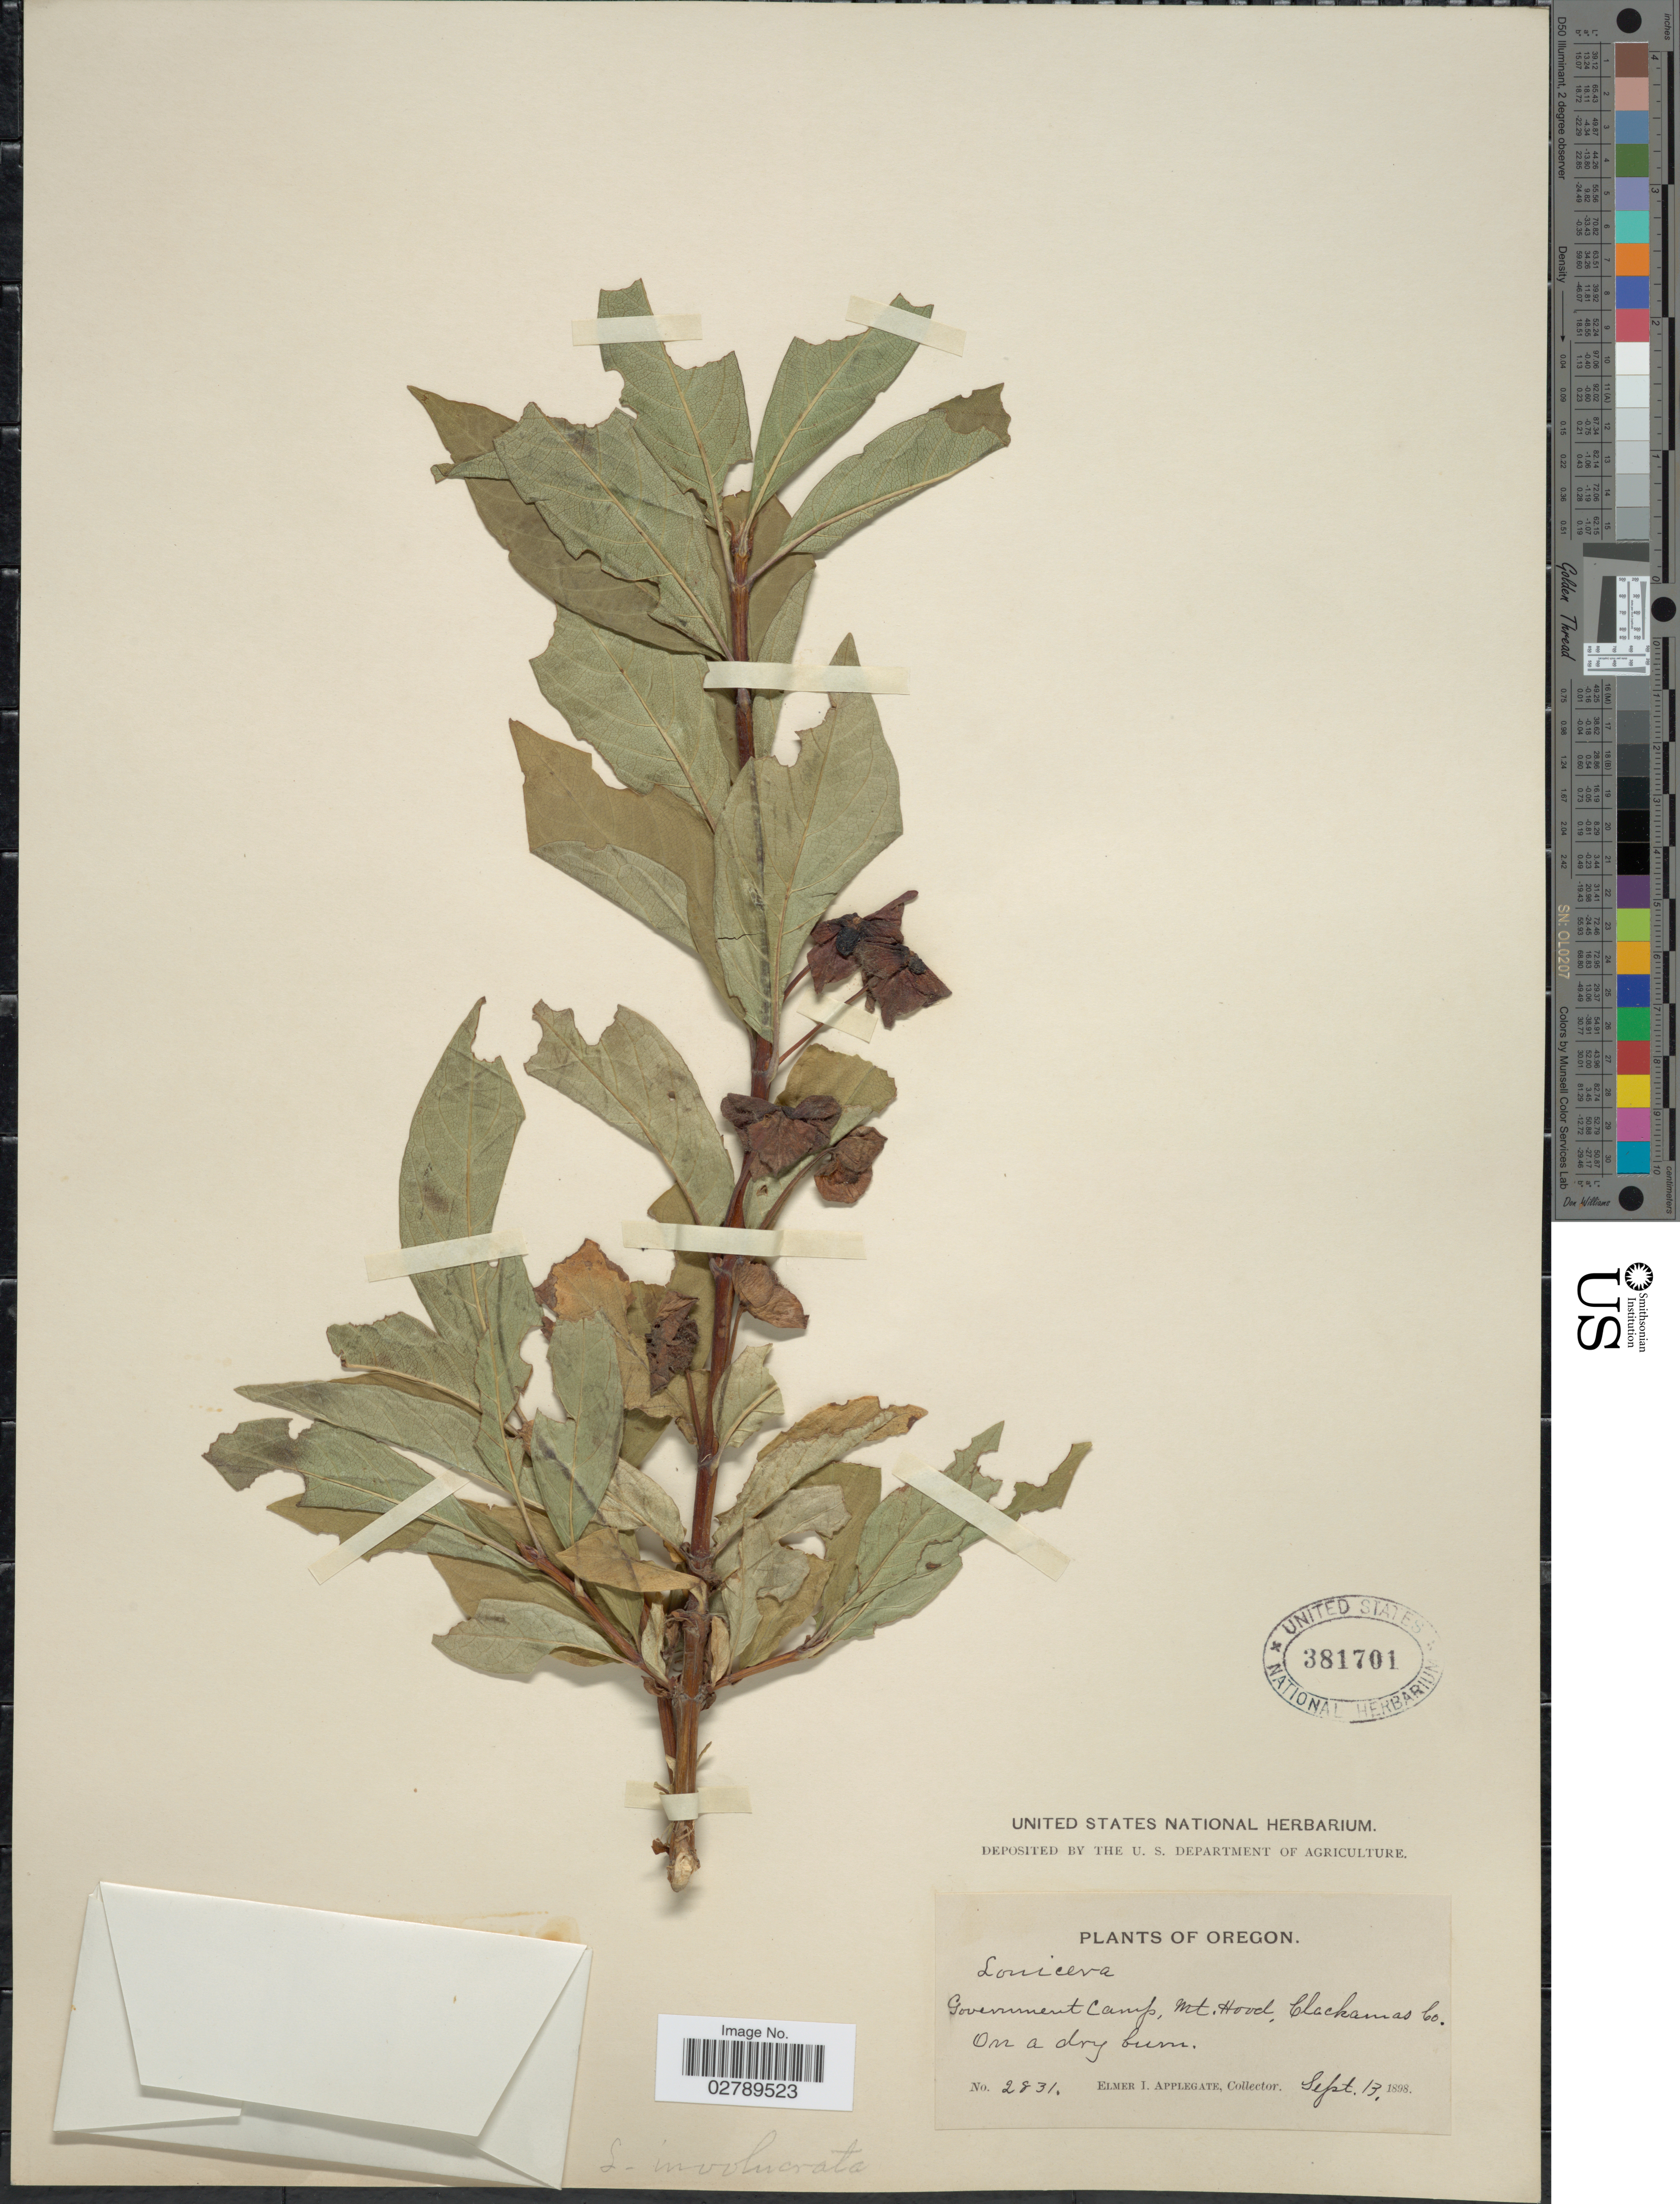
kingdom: Plantae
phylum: Tracheophyta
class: Magnoliopsida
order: Dipsacales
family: Caprifoliaceae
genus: Lonicera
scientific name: Lonicera involucrata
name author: (Richardson) Banks ex Spreng.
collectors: E. I. Applegate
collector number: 2831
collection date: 1898-09-13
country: United States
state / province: Oregon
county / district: Clackamas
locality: Government Camp, Mt. Hood, Clackamas Co.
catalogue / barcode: US 381701